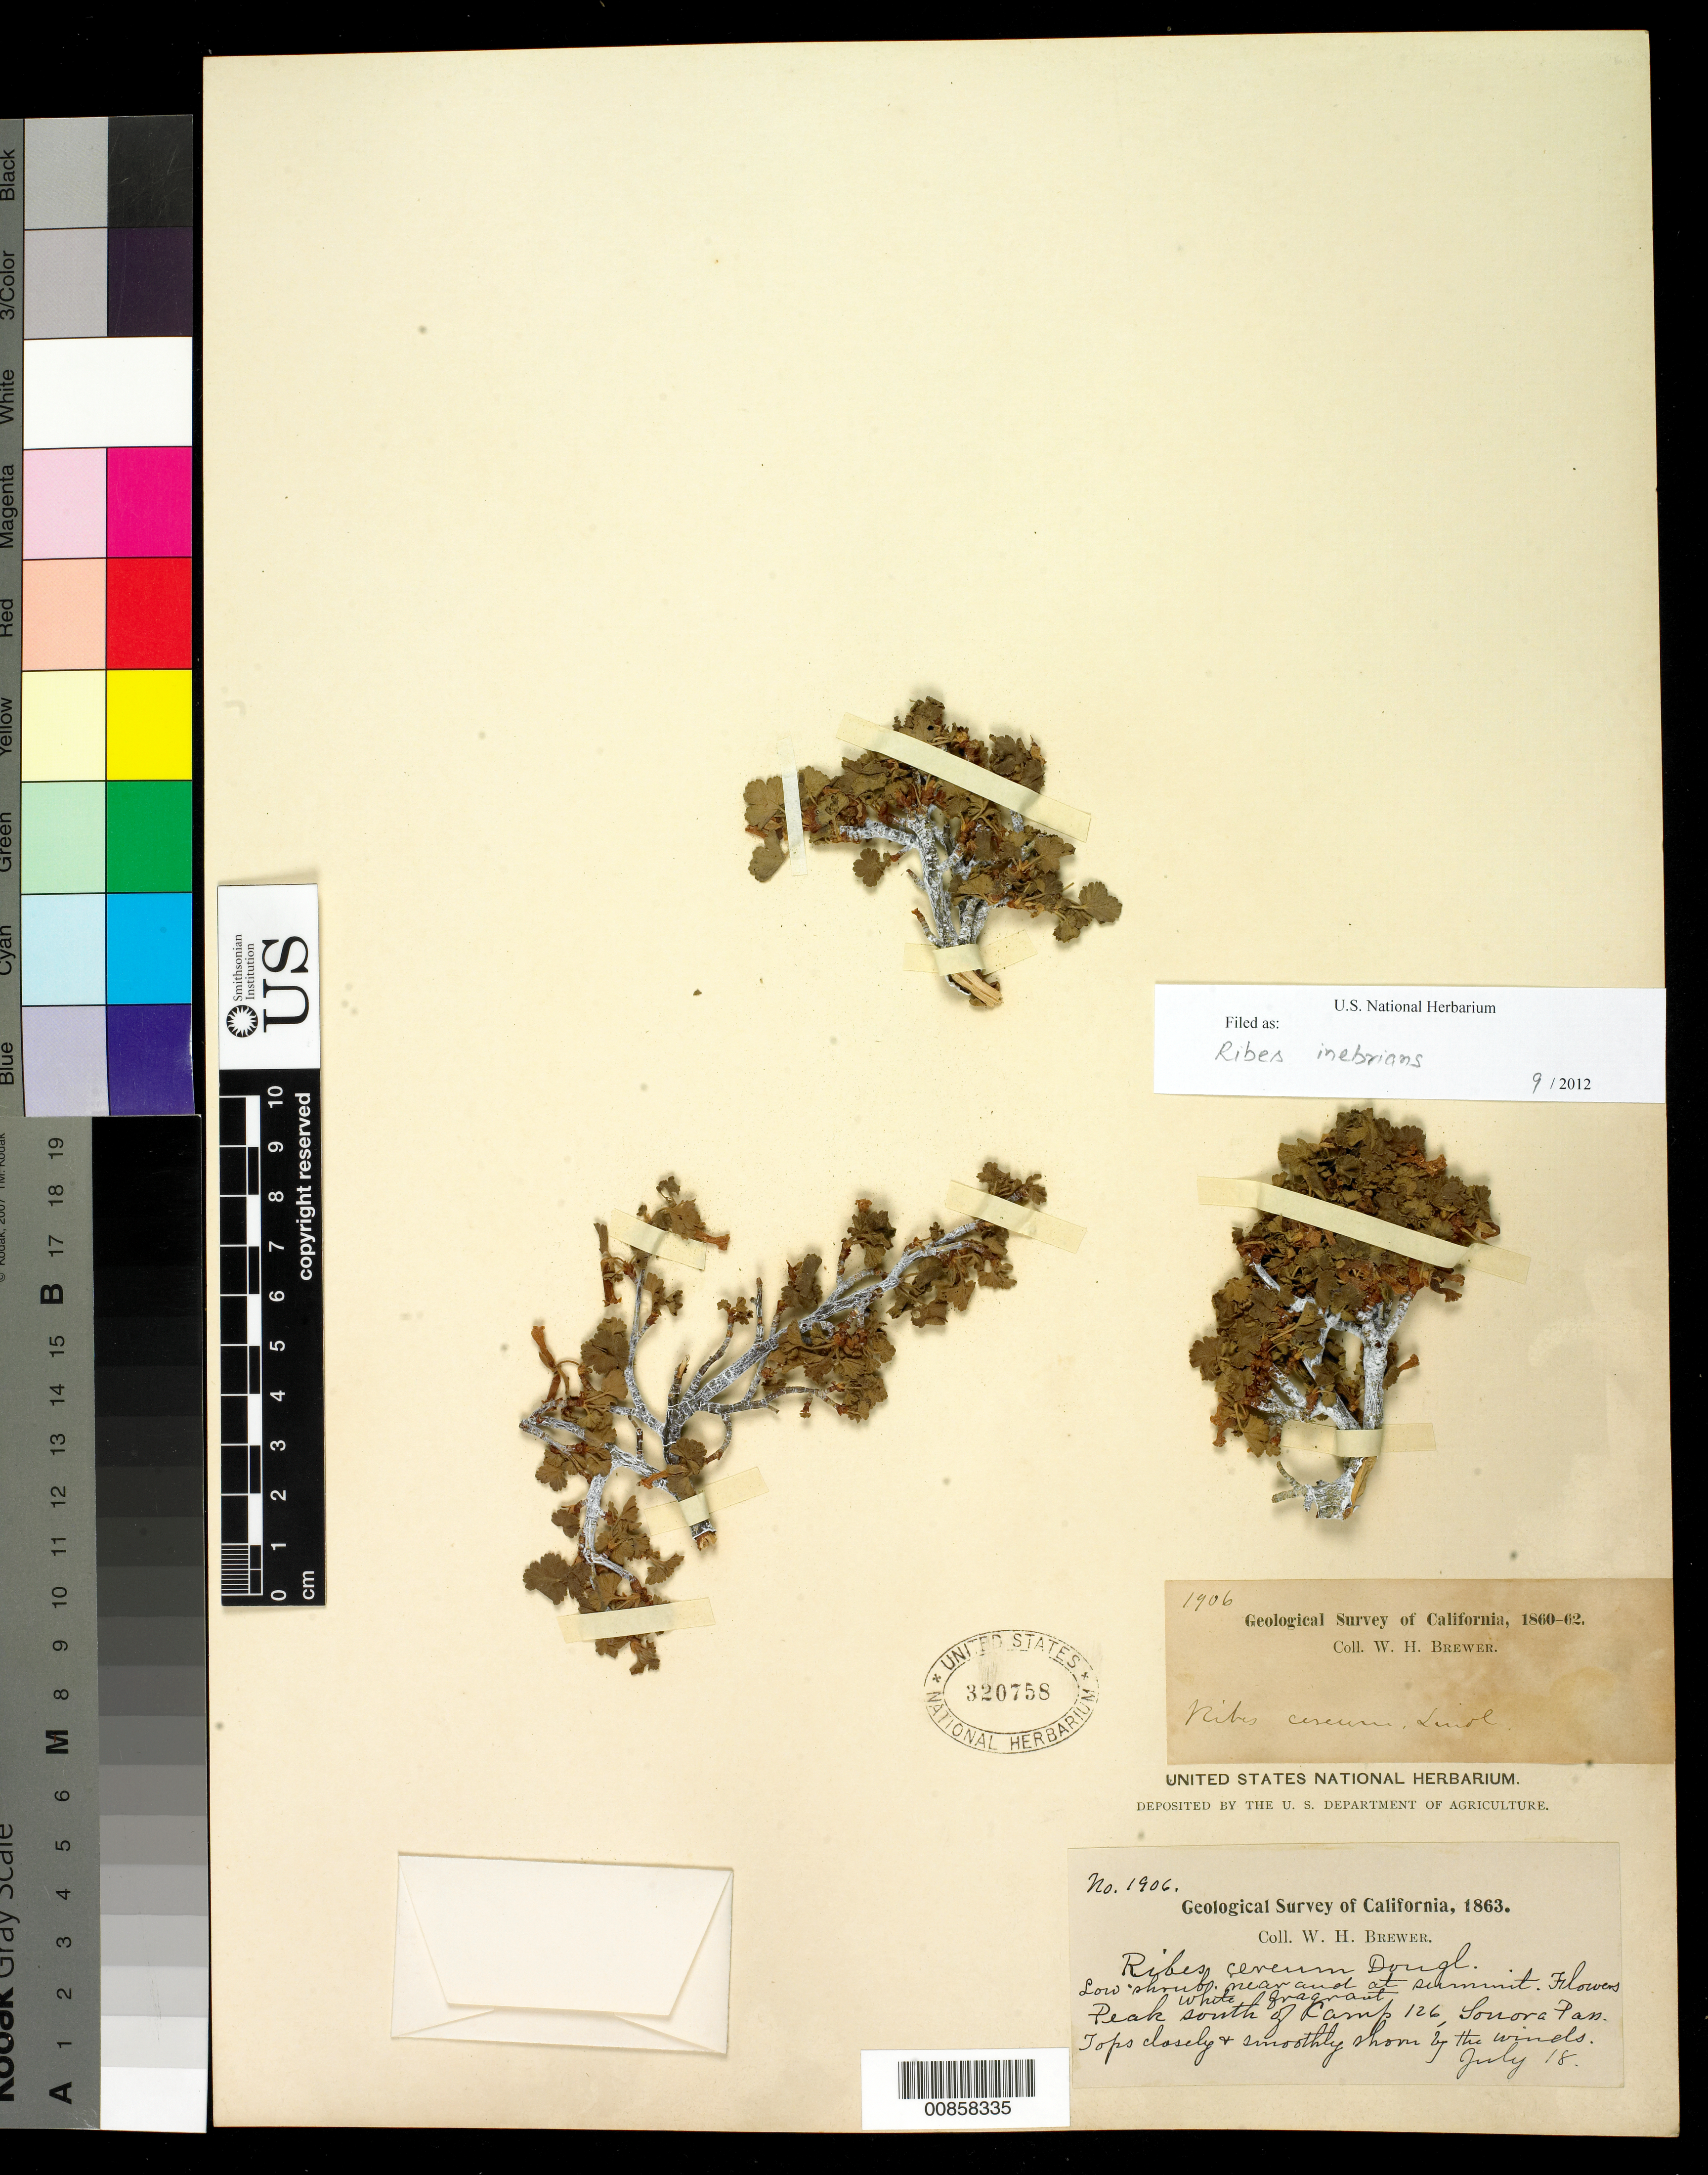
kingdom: Plantae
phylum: Tracheophyta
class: Magnoliopsida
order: Saxifragales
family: Grossulariaceae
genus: Ribes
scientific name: Ribes inebrians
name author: Lindl.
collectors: W. H. Brewer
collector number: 1906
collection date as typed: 18 Jul 1863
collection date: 1863-07-18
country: United States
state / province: California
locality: Peak south of Camp 126, Sonora Pass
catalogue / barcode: US 320758